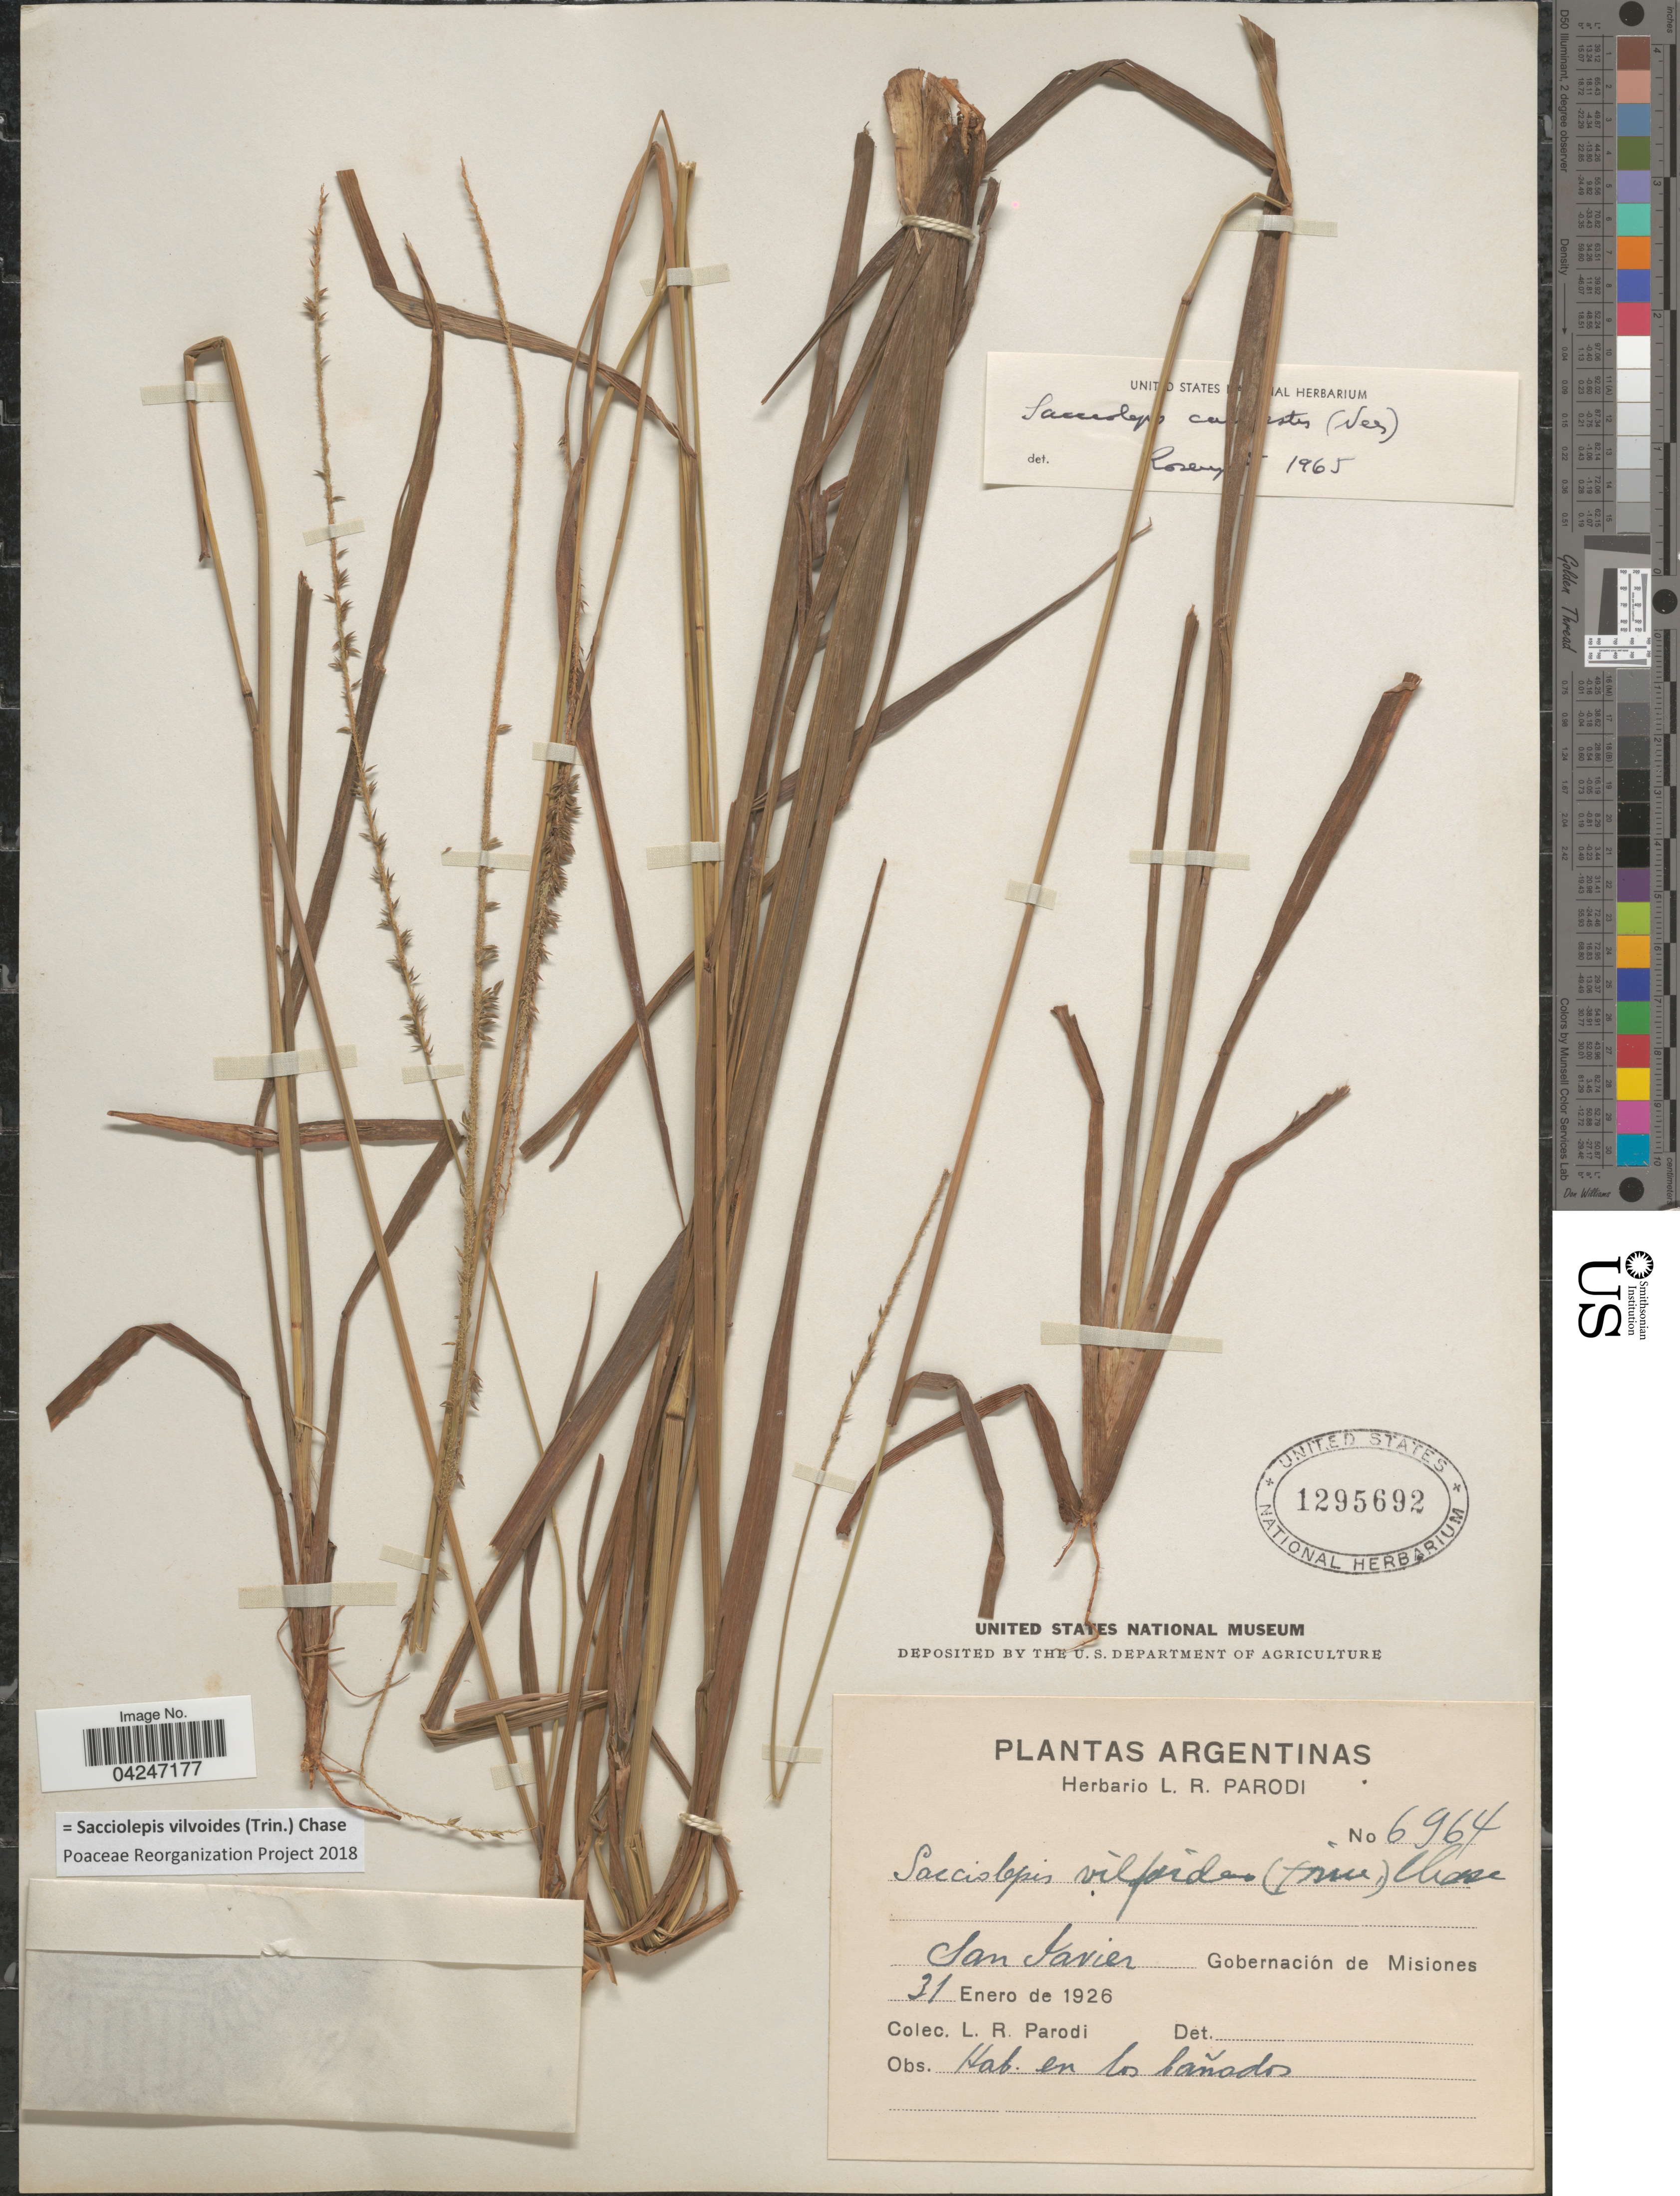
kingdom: Plantae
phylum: Tracheophyta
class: Liliopsida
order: Poales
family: Poaceae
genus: Sacciolepis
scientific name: Sacciolepis vilvoides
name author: (Trin.) Chase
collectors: L. R. Parodi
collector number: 6964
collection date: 1926-01-31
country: Argentina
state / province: Misiones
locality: San Javier. Gobernación de Misiones.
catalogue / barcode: US 1295692